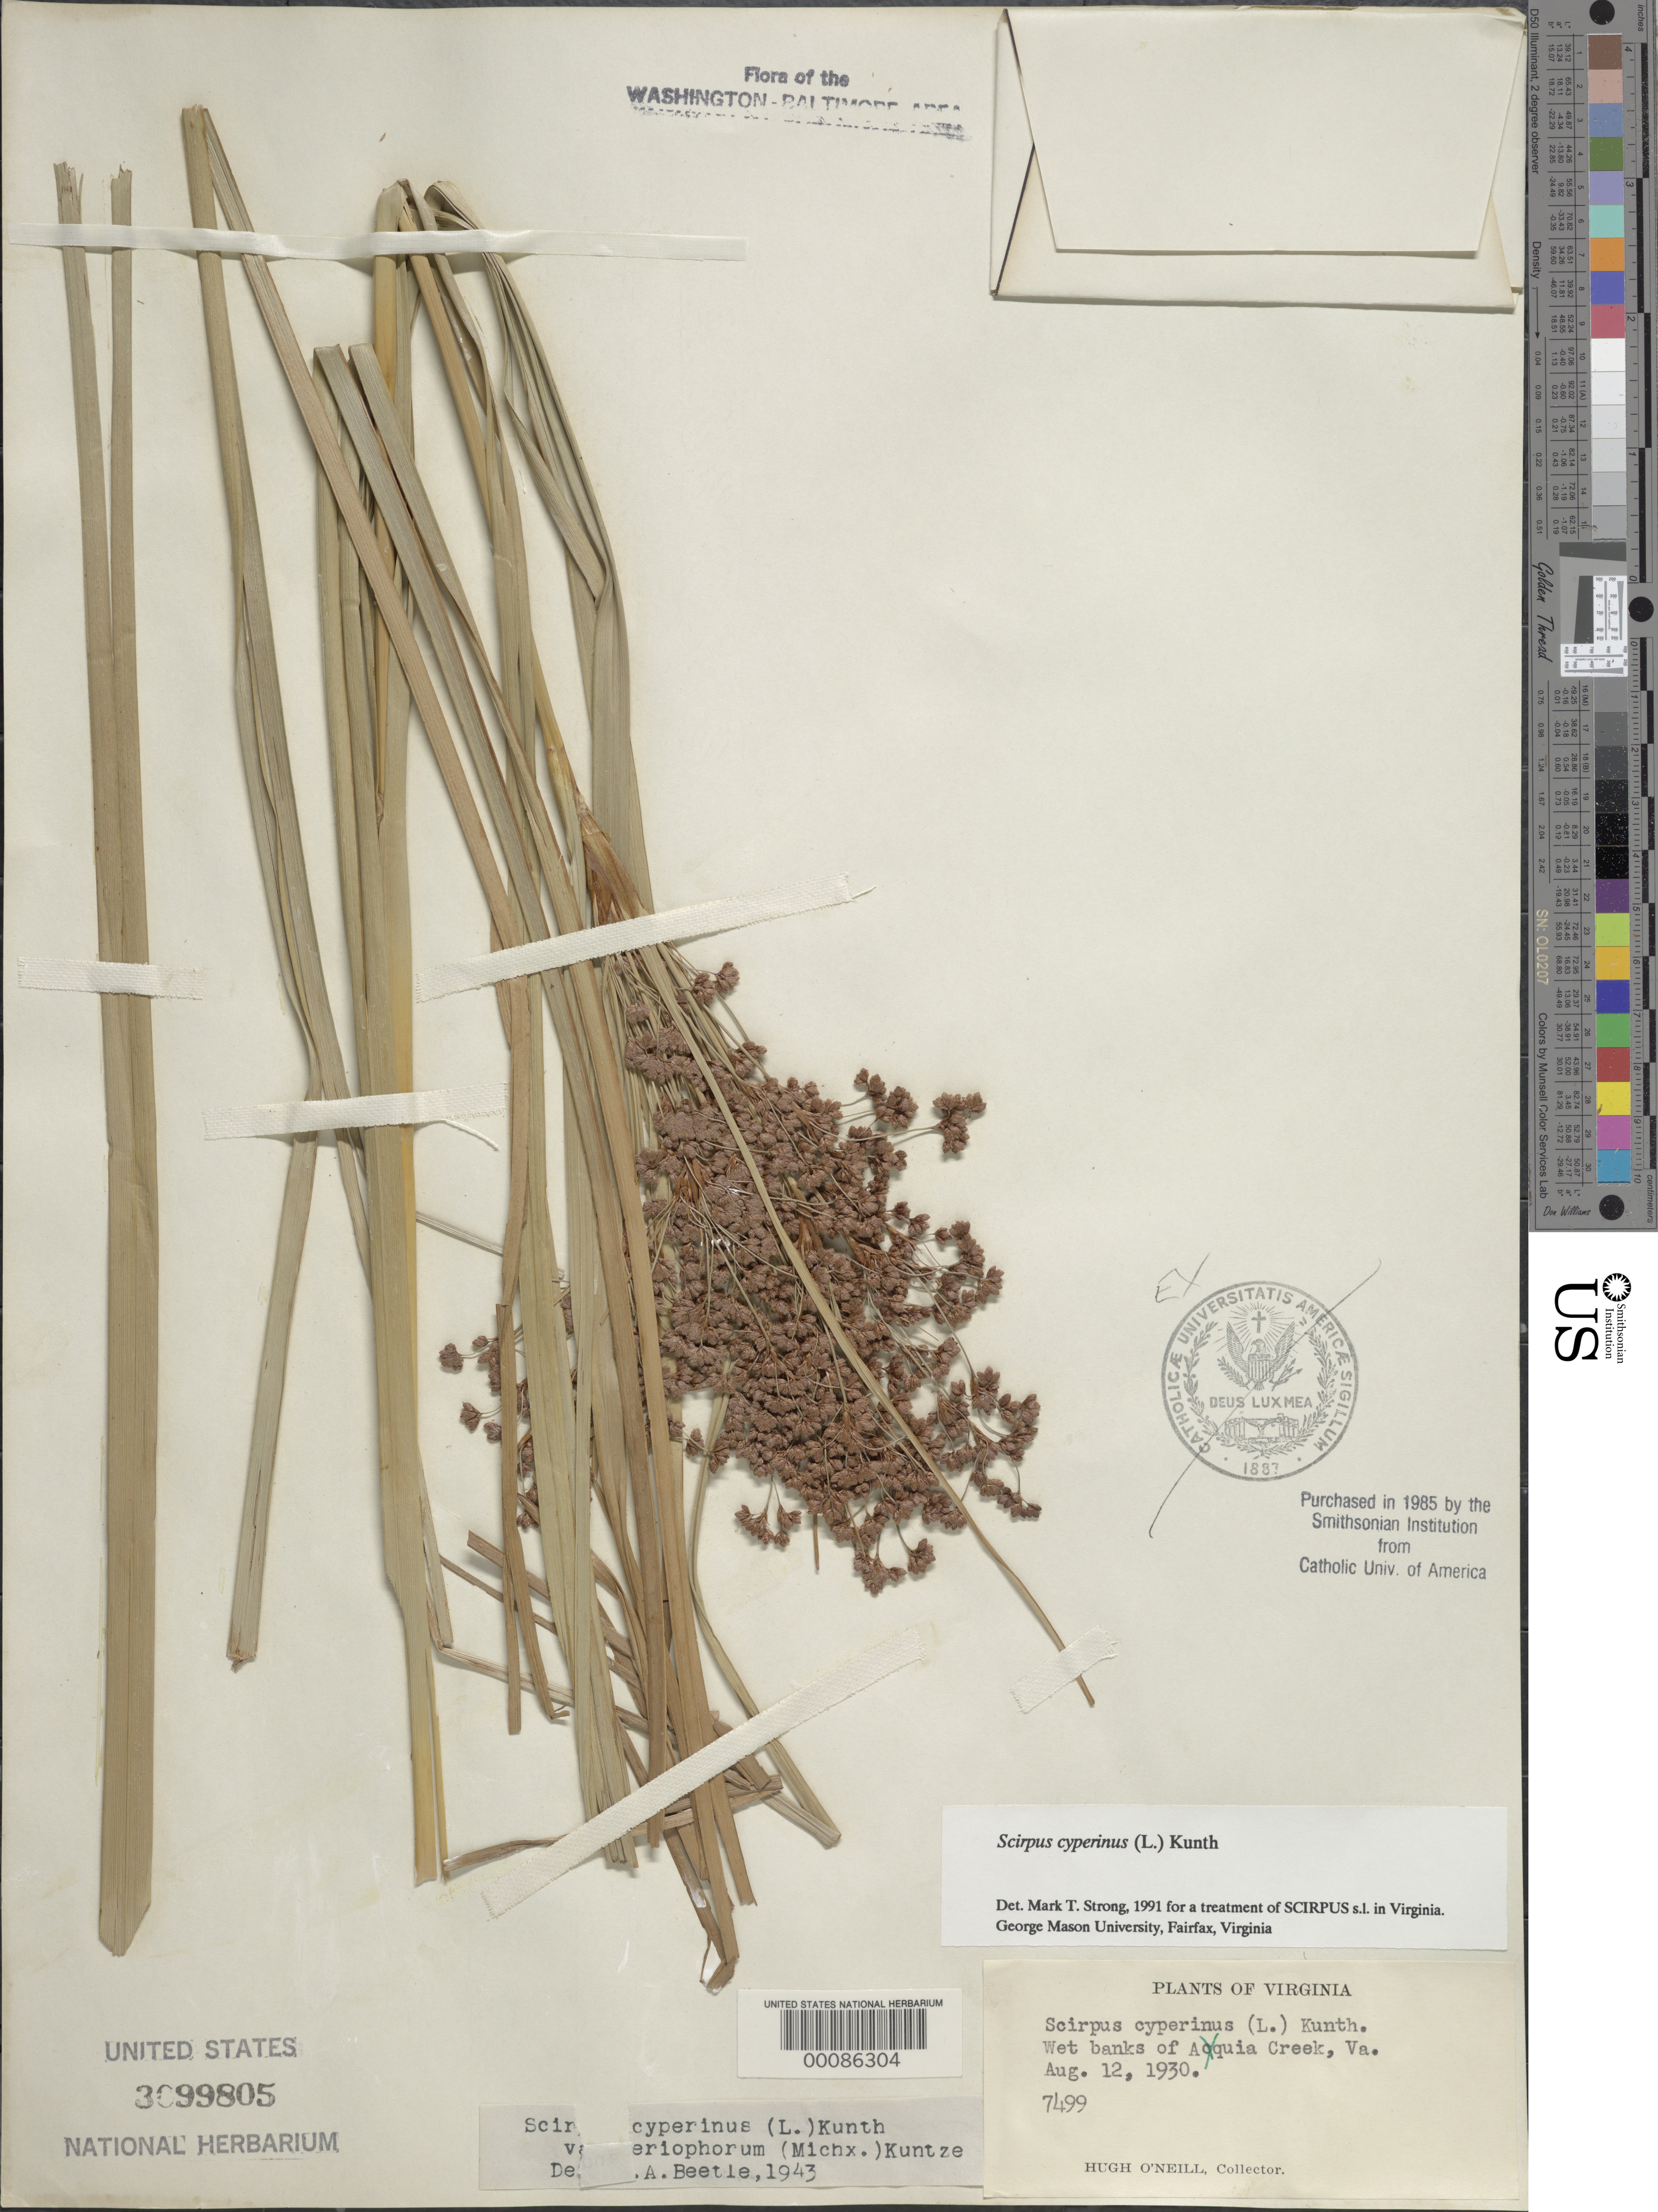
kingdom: Plantae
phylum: Tracheophyta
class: Liliopsida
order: Poales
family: Cyperaceae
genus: Scirpus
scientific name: Scirpus cyperinus (L.) Kunth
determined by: Beetle, Alan A.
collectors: H. O'Neill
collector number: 7499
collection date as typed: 12 Aug 1930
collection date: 1930-08-12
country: United States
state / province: Virginia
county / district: Stafford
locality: Aquia Creek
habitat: Low wet bank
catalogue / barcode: US 3099805